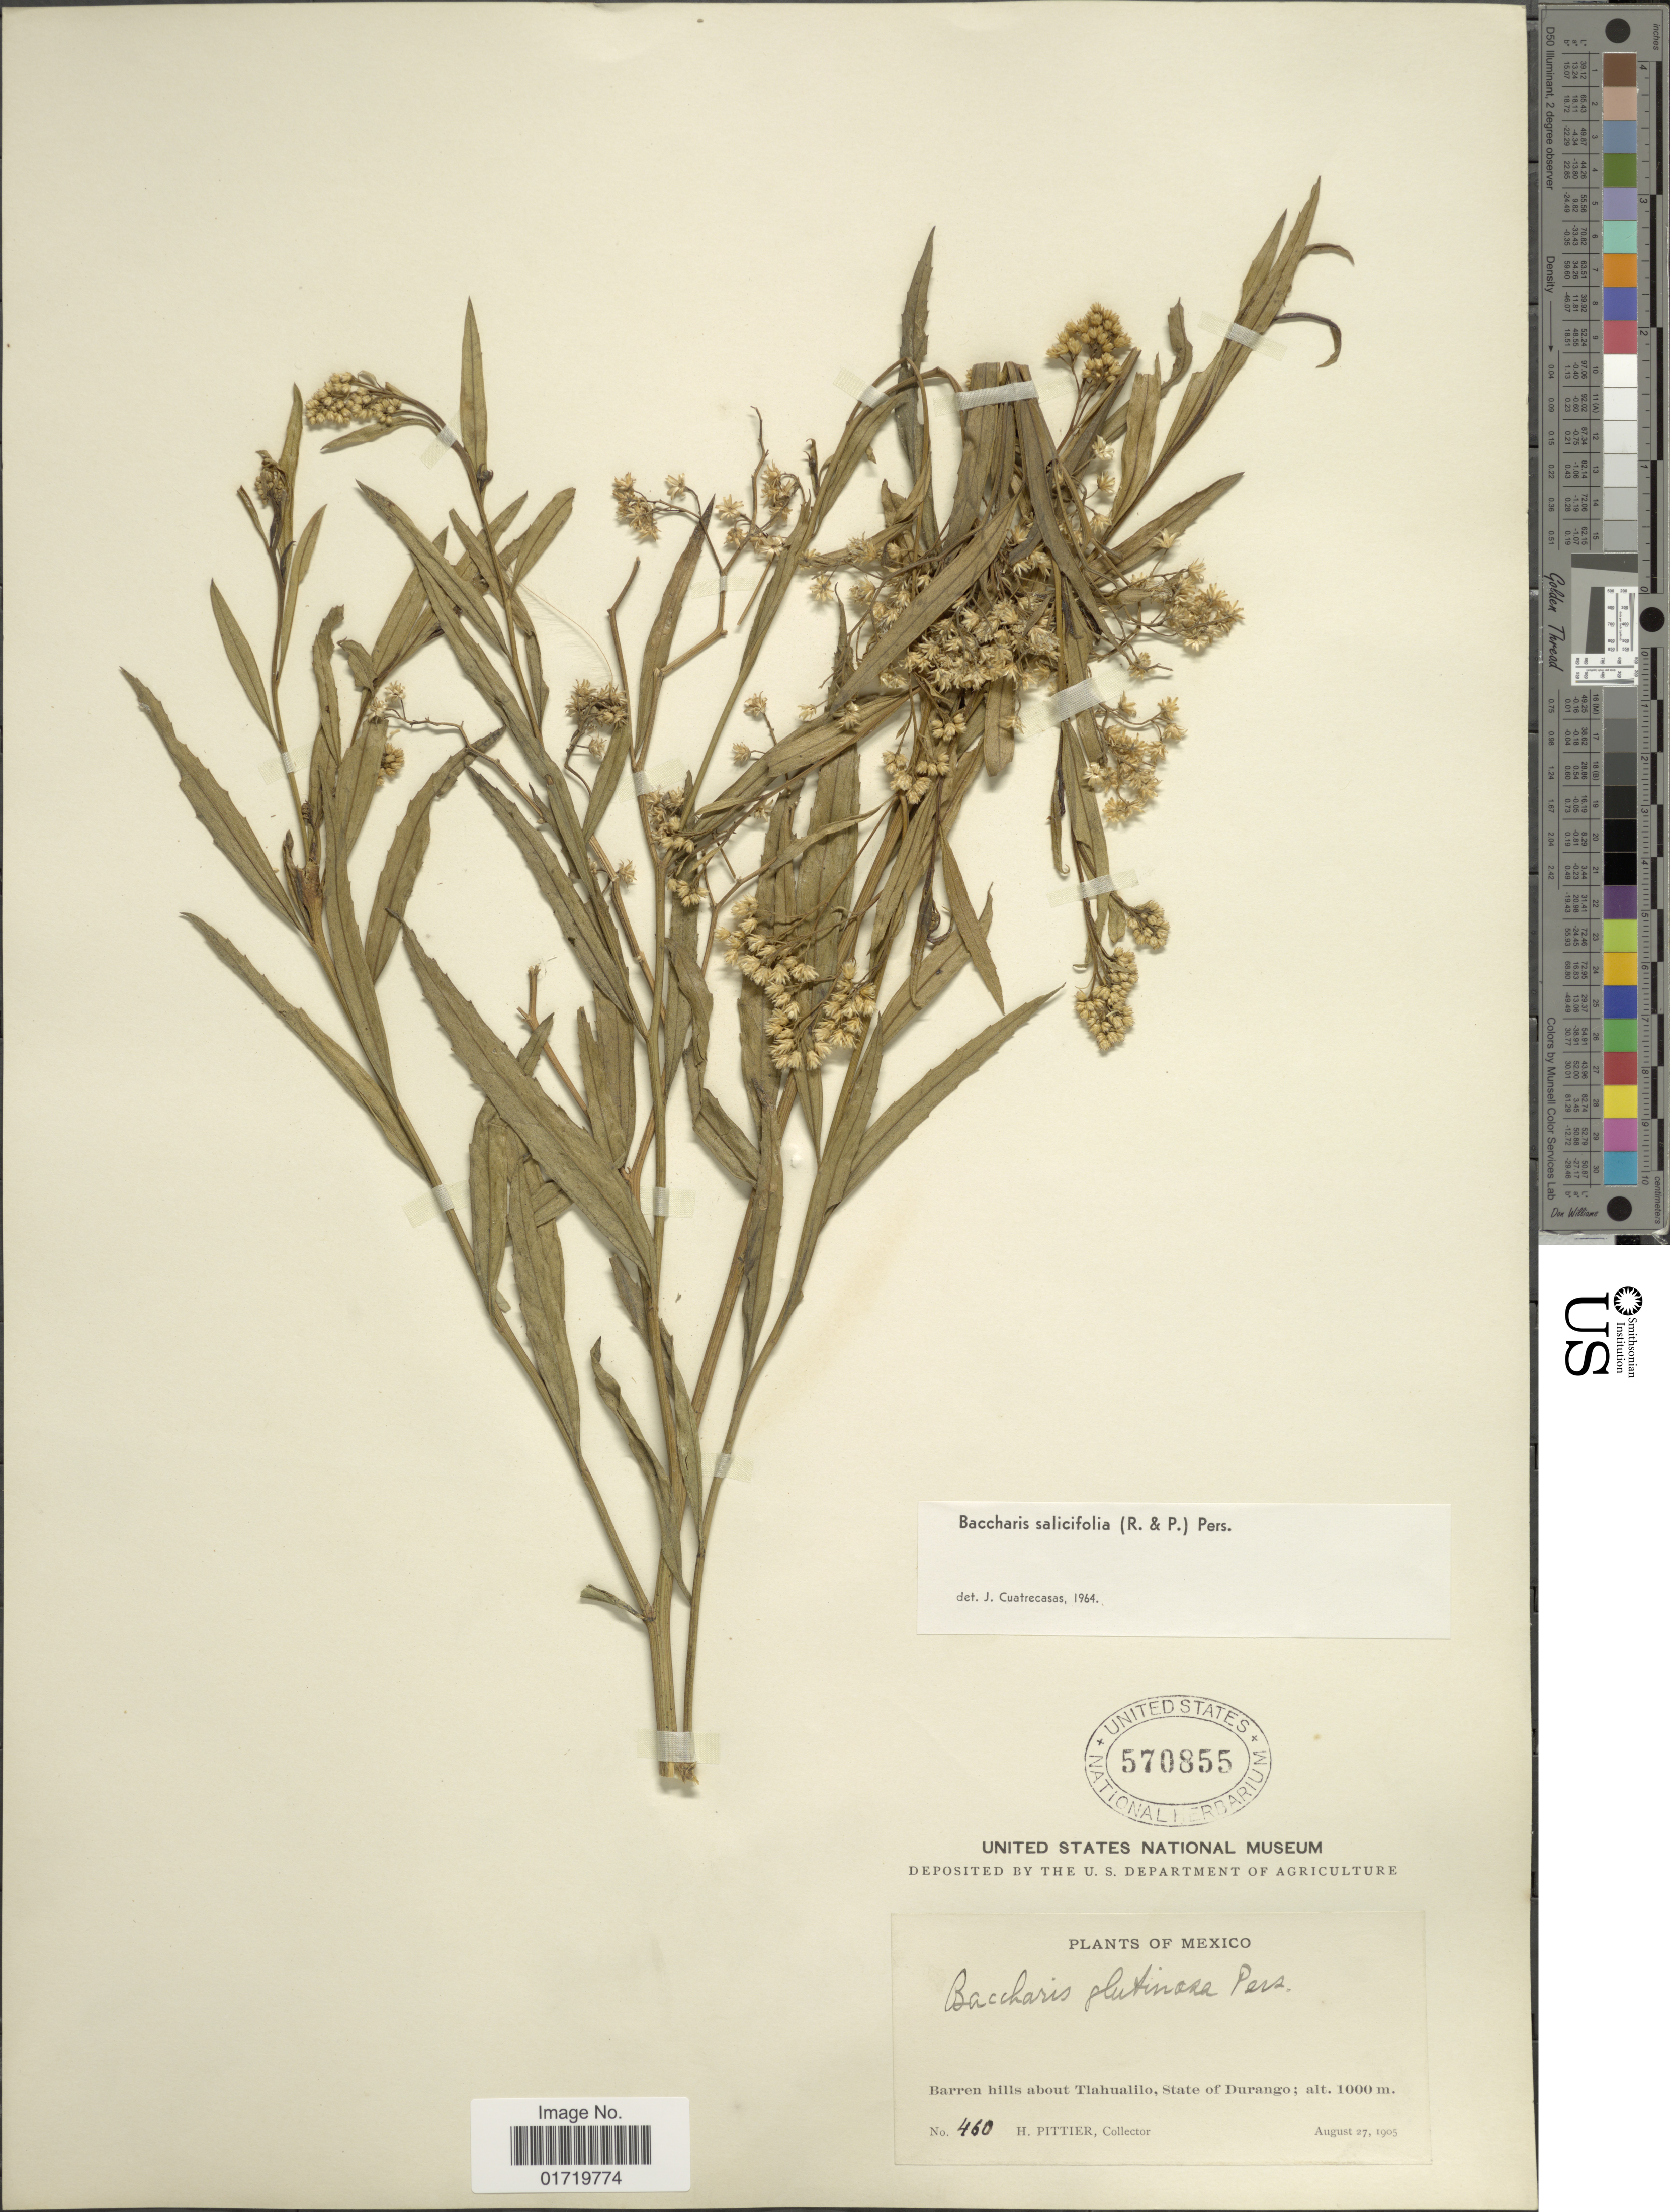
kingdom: Plantae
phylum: Tracheophyta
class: Magnoliopsida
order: Asterales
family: Asteraceae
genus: Baccharis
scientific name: Baccharis salicifolia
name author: (Ruiz & Pav.) Pers.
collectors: H. F. Pittier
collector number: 460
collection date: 1905-08-27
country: Mexico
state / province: Durango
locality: Barren hills about Tlahualilo, State of Durango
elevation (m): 1000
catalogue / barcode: US 570855